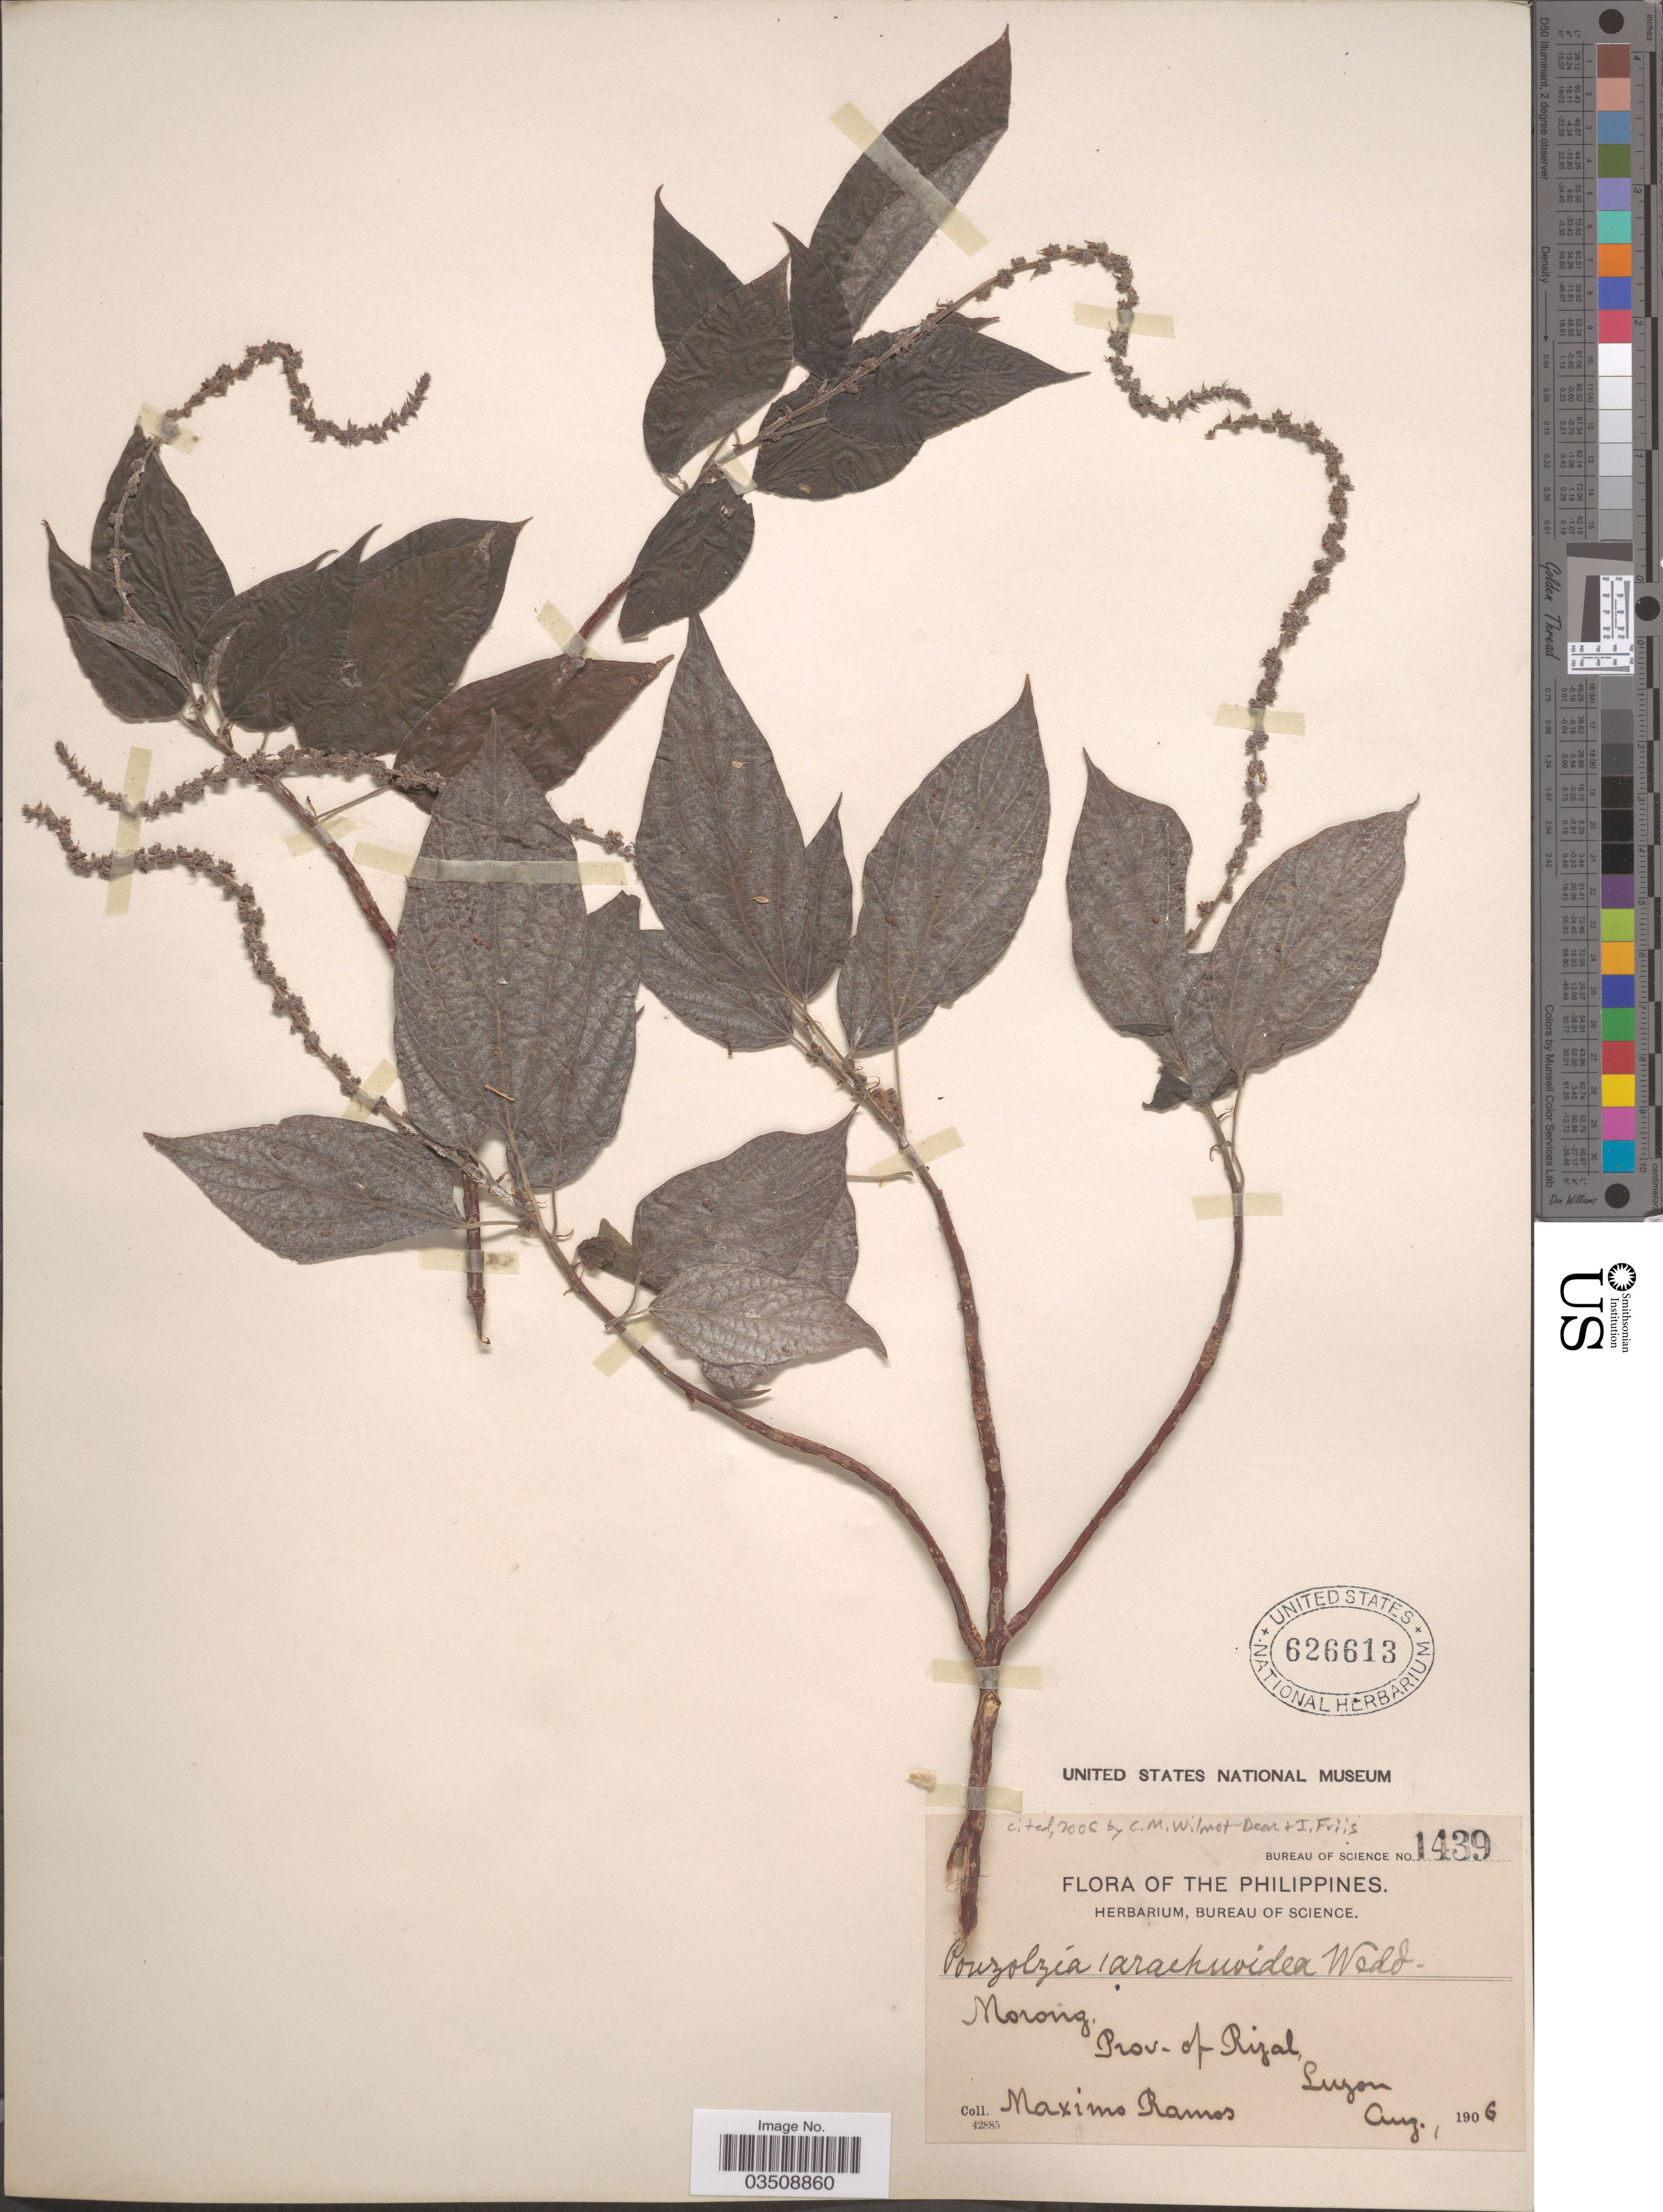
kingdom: Plantae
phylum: Tracheophyta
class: Magnoliopsida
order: Rosales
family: Urticaceae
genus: Pouzolzia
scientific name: Pouzolzia arachnoidea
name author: Wedd.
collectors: M. Ramos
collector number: Bureau of Science 1439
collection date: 1906-08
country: Philippines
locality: Morong, Prov. of Rizal, Luzon.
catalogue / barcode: US 626613